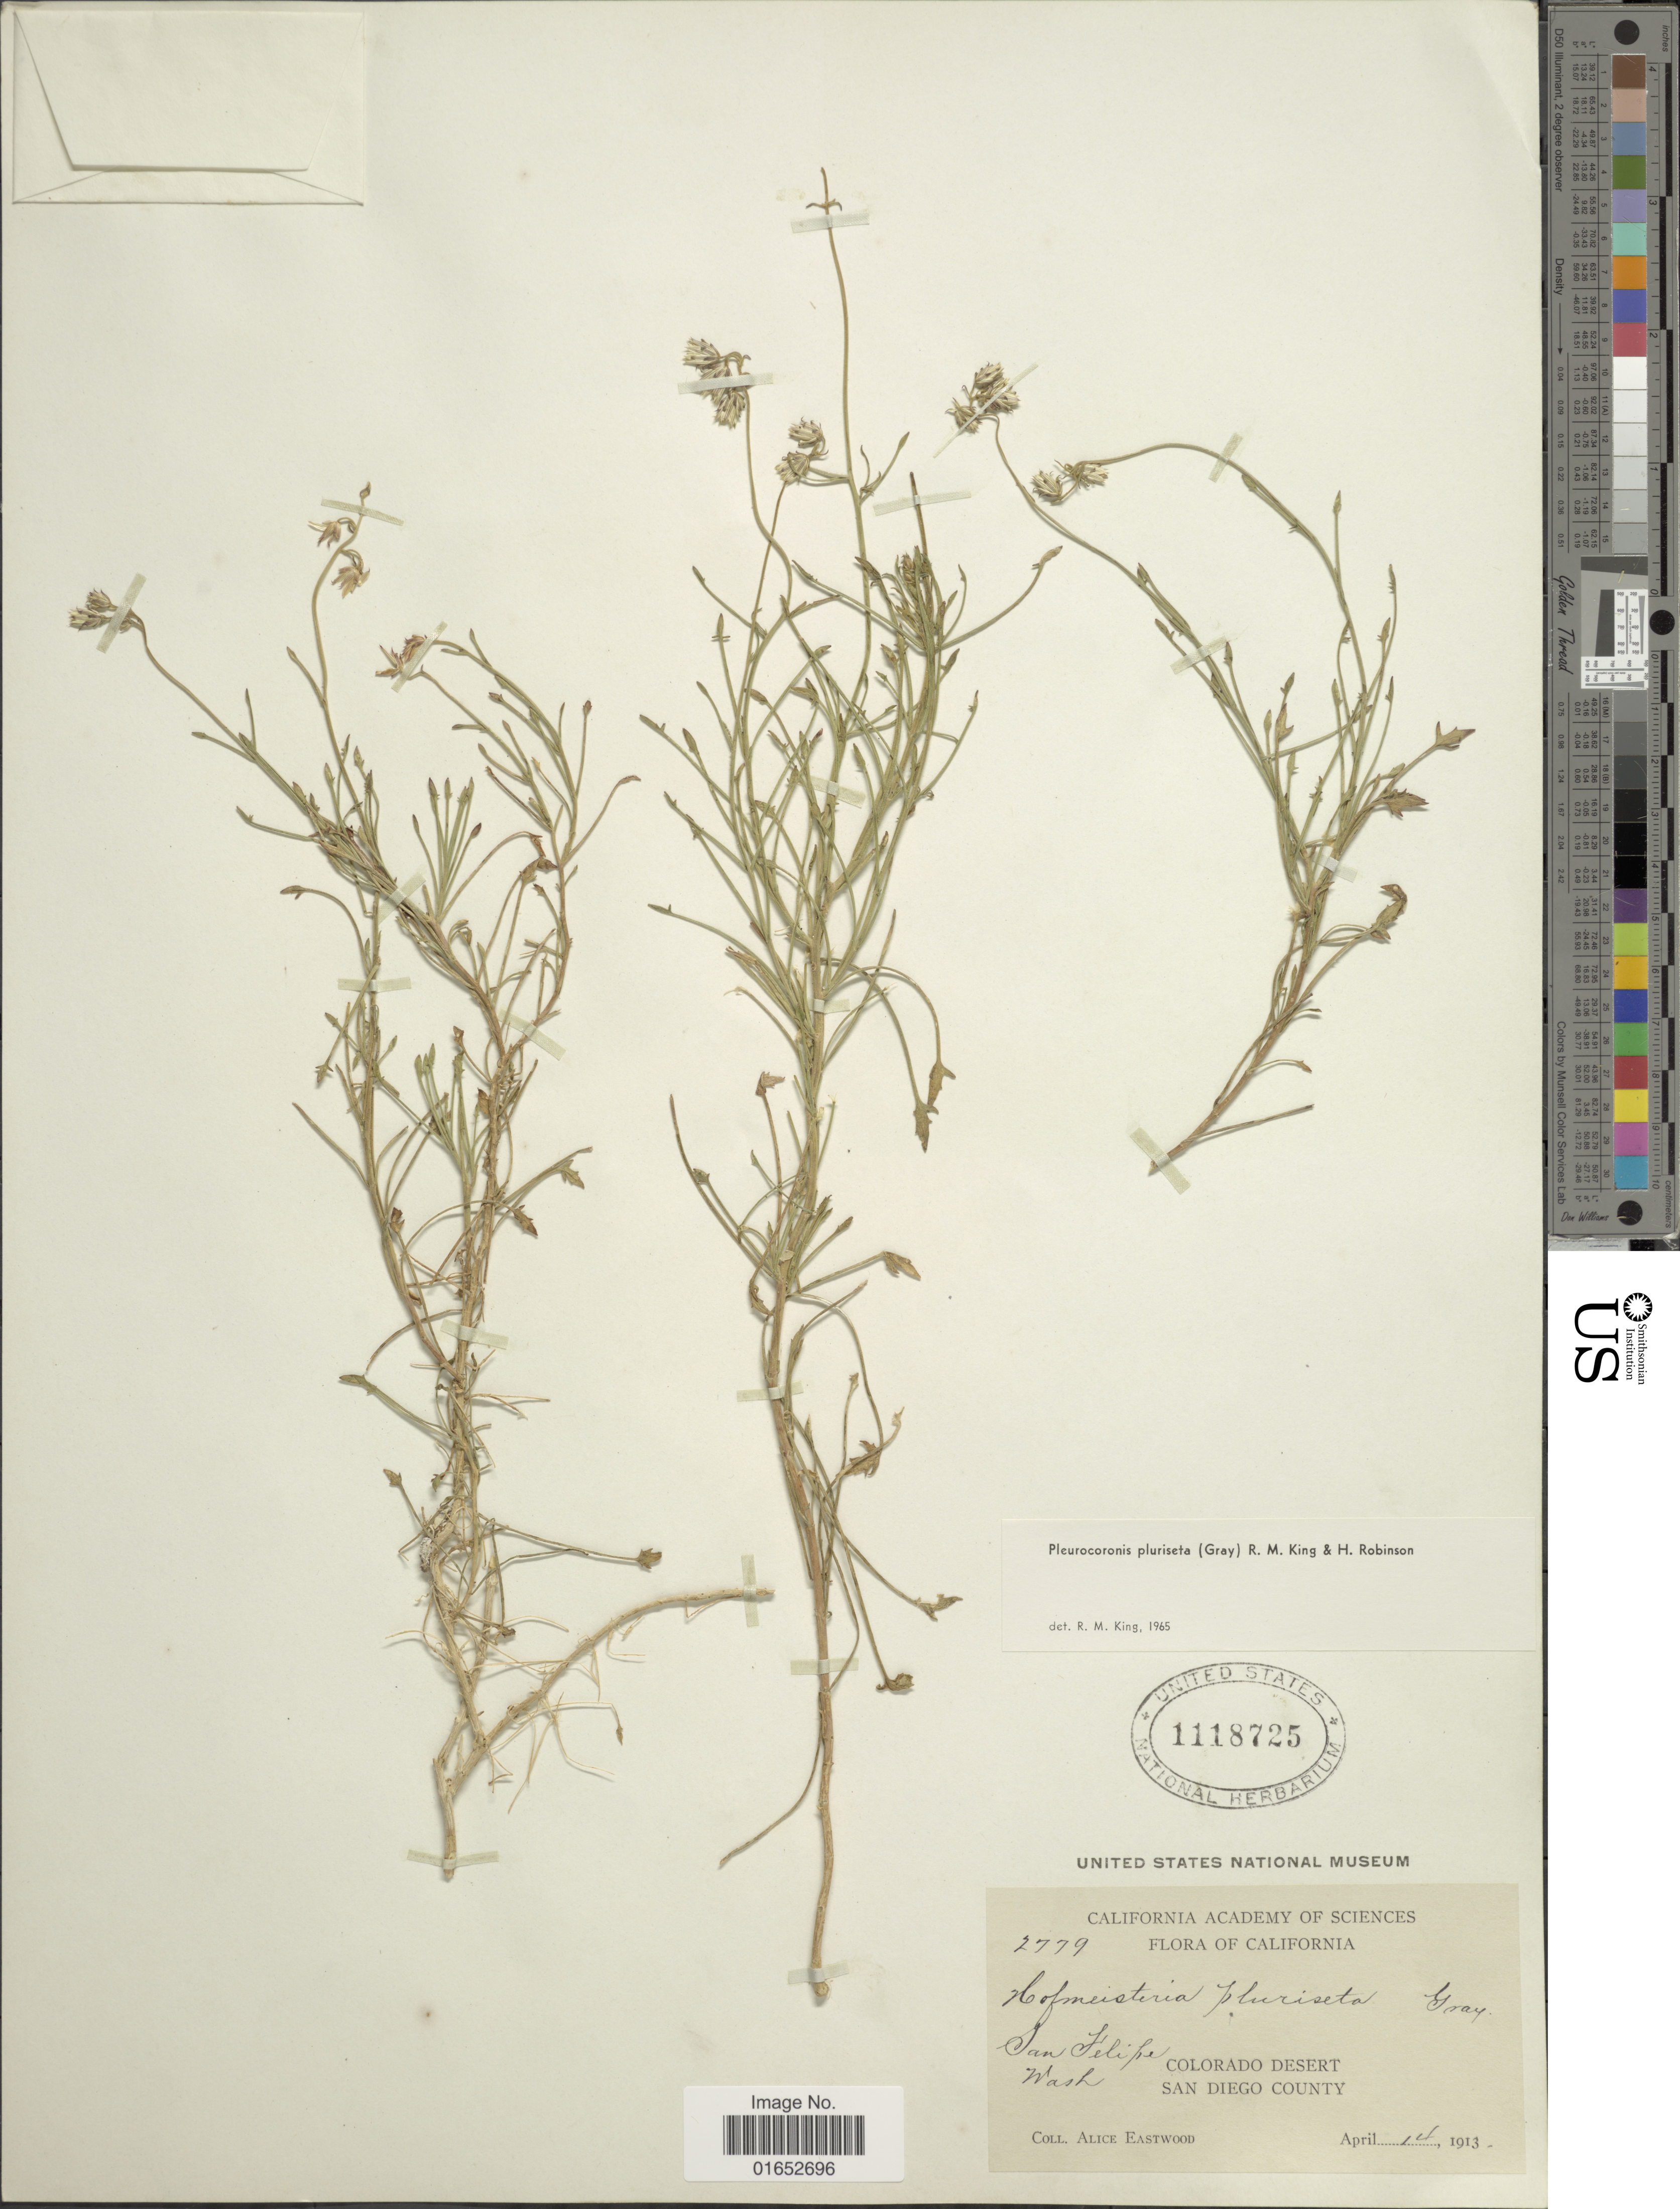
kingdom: Plantae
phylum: Tracheophyta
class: Magnoliopsida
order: Asterales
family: Asteraceae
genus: Pleurocoronis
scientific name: Pleurocoronis pluriseta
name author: (A. Gray) R.M. King & H. Rob.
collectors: A. Eastwood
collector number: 2779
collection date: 1913-04-14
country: United States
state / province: California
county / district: San Diego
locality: San Felipe, Wash, Colorado Desert, San Diego County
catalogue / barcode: US 1118725